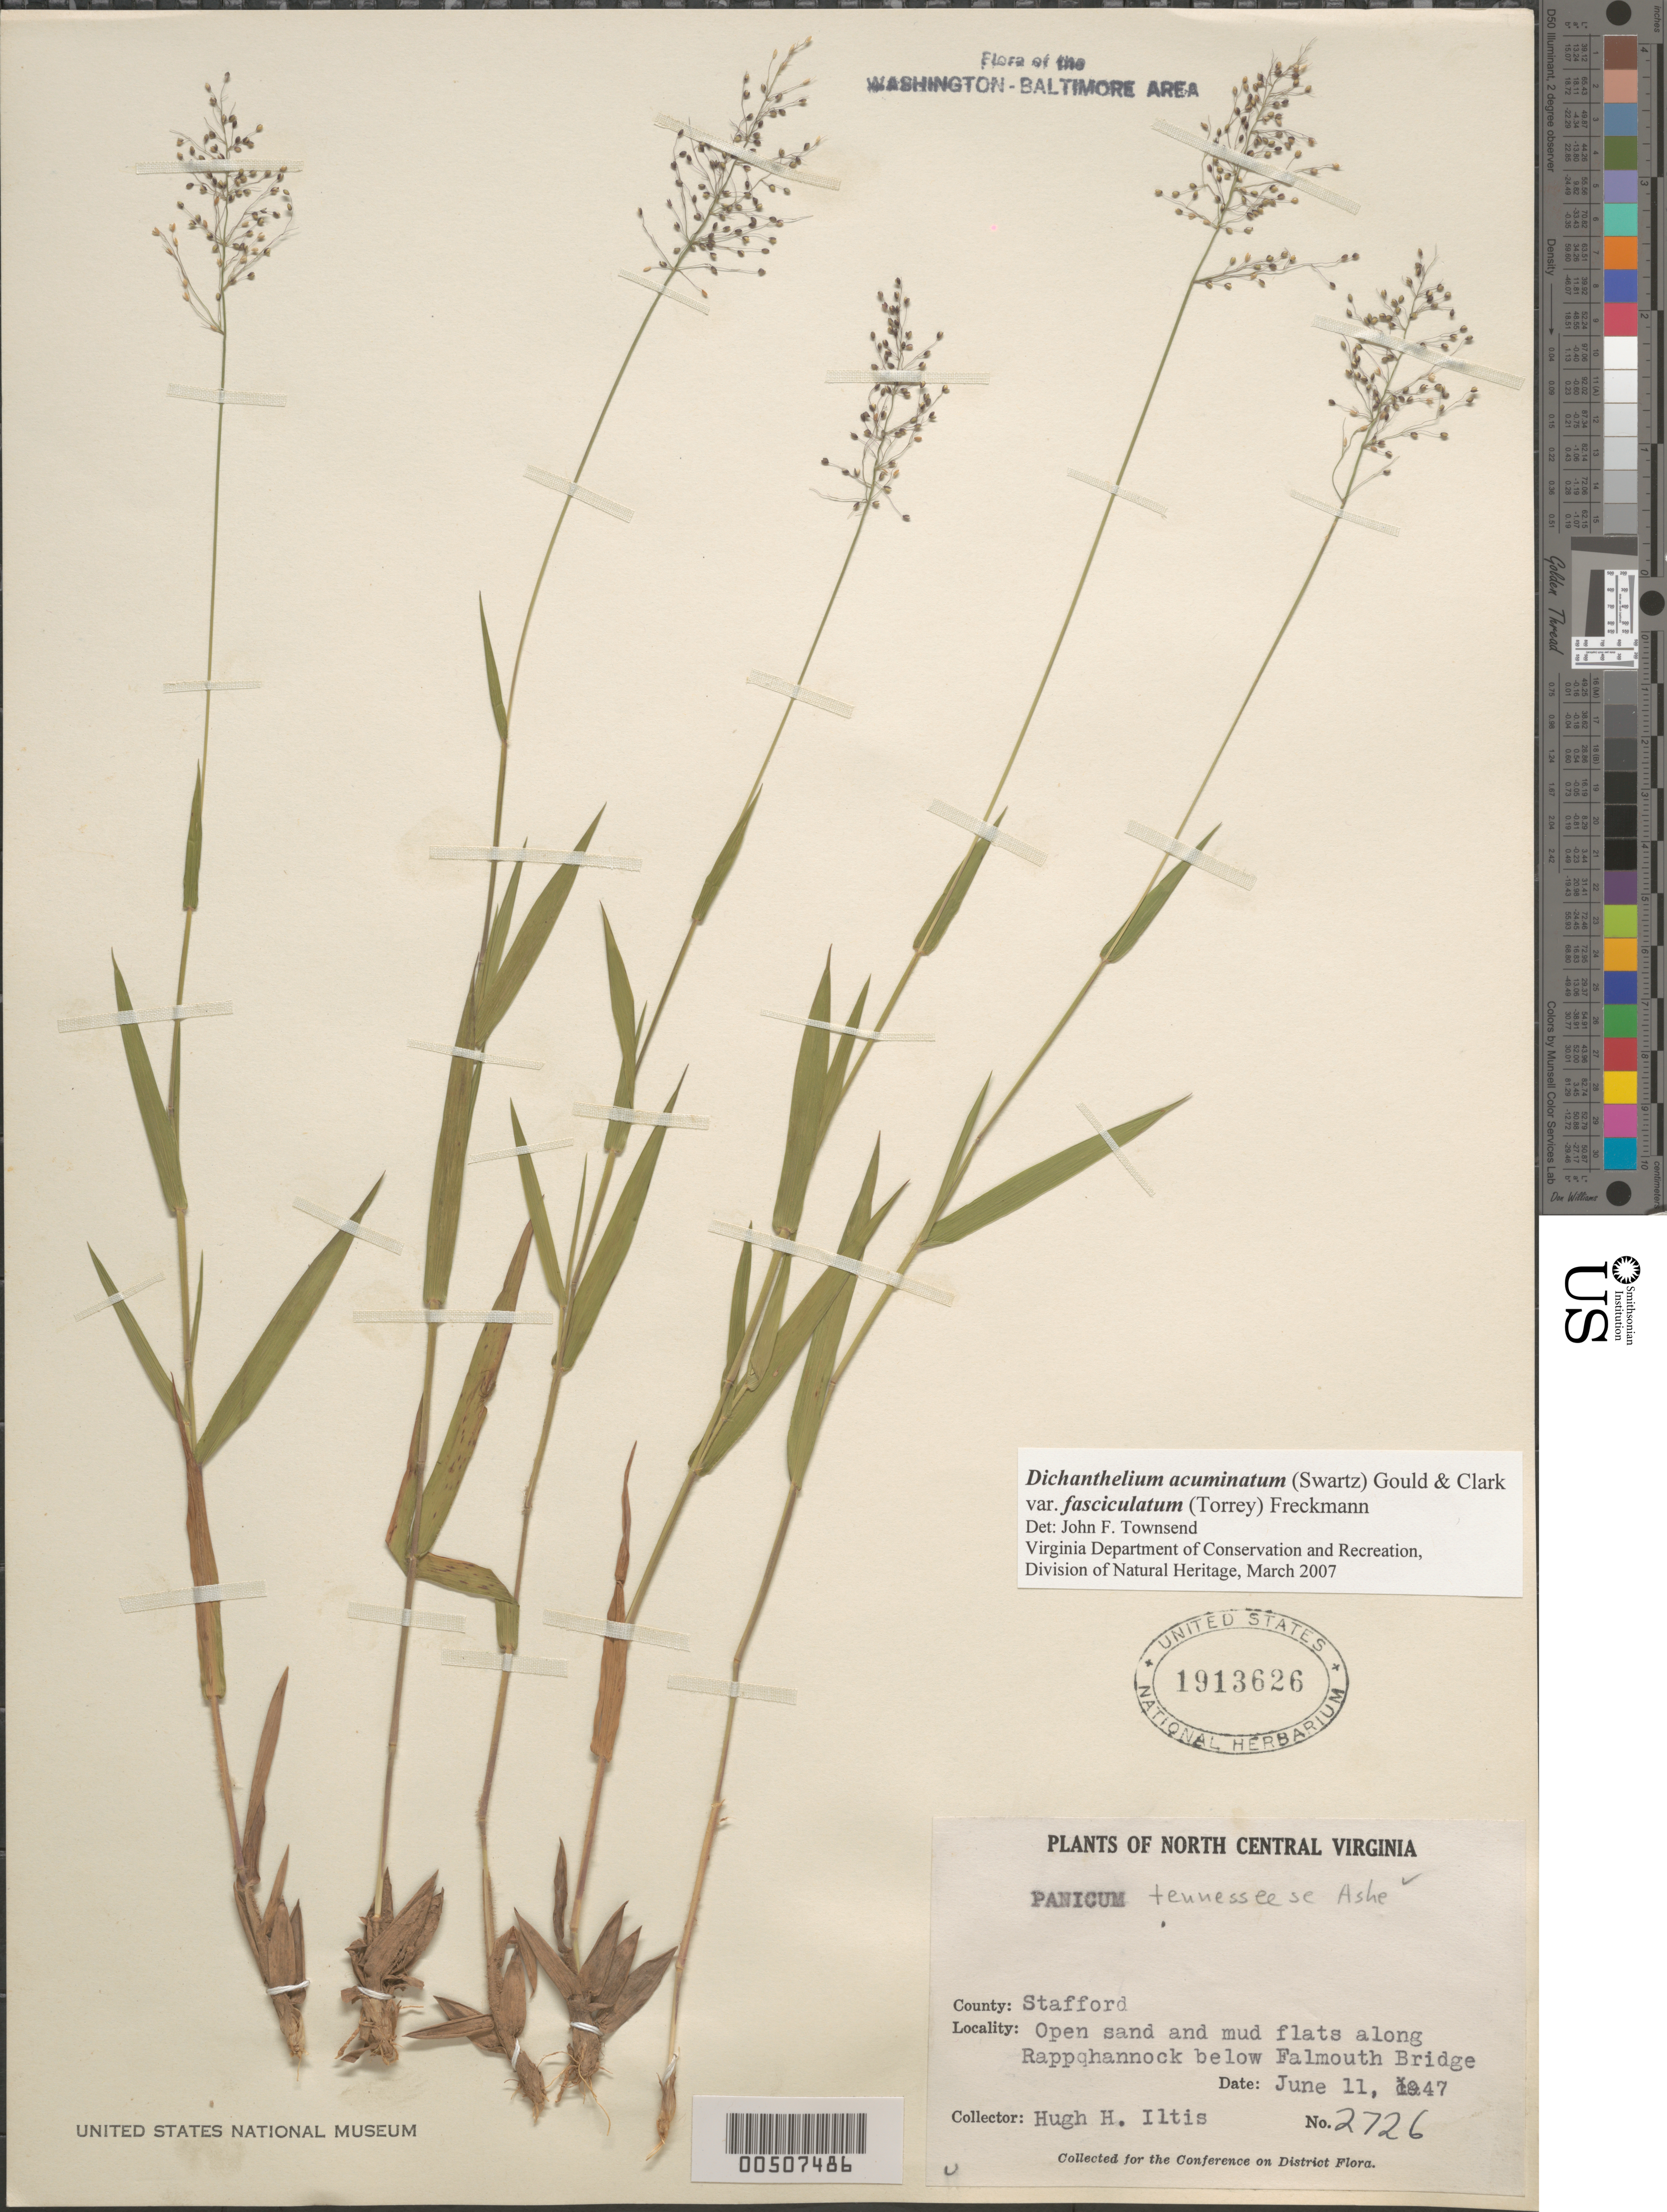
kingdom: Plantae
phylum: Tracheophyta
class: Liliopsida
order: Poales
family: Poaceae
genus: Dichanthelium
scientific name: Dichanthelium acuminatum var. fasciculatum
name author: (Torr.) Freckmann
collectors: H. H. Iltis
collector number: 2726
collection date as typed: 11 Jun 1947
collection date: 1947-06-11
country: United States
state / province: Virginia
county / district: Stafford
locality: Along Rappahannock below Falmouth Bridge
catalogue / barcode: US 1913626